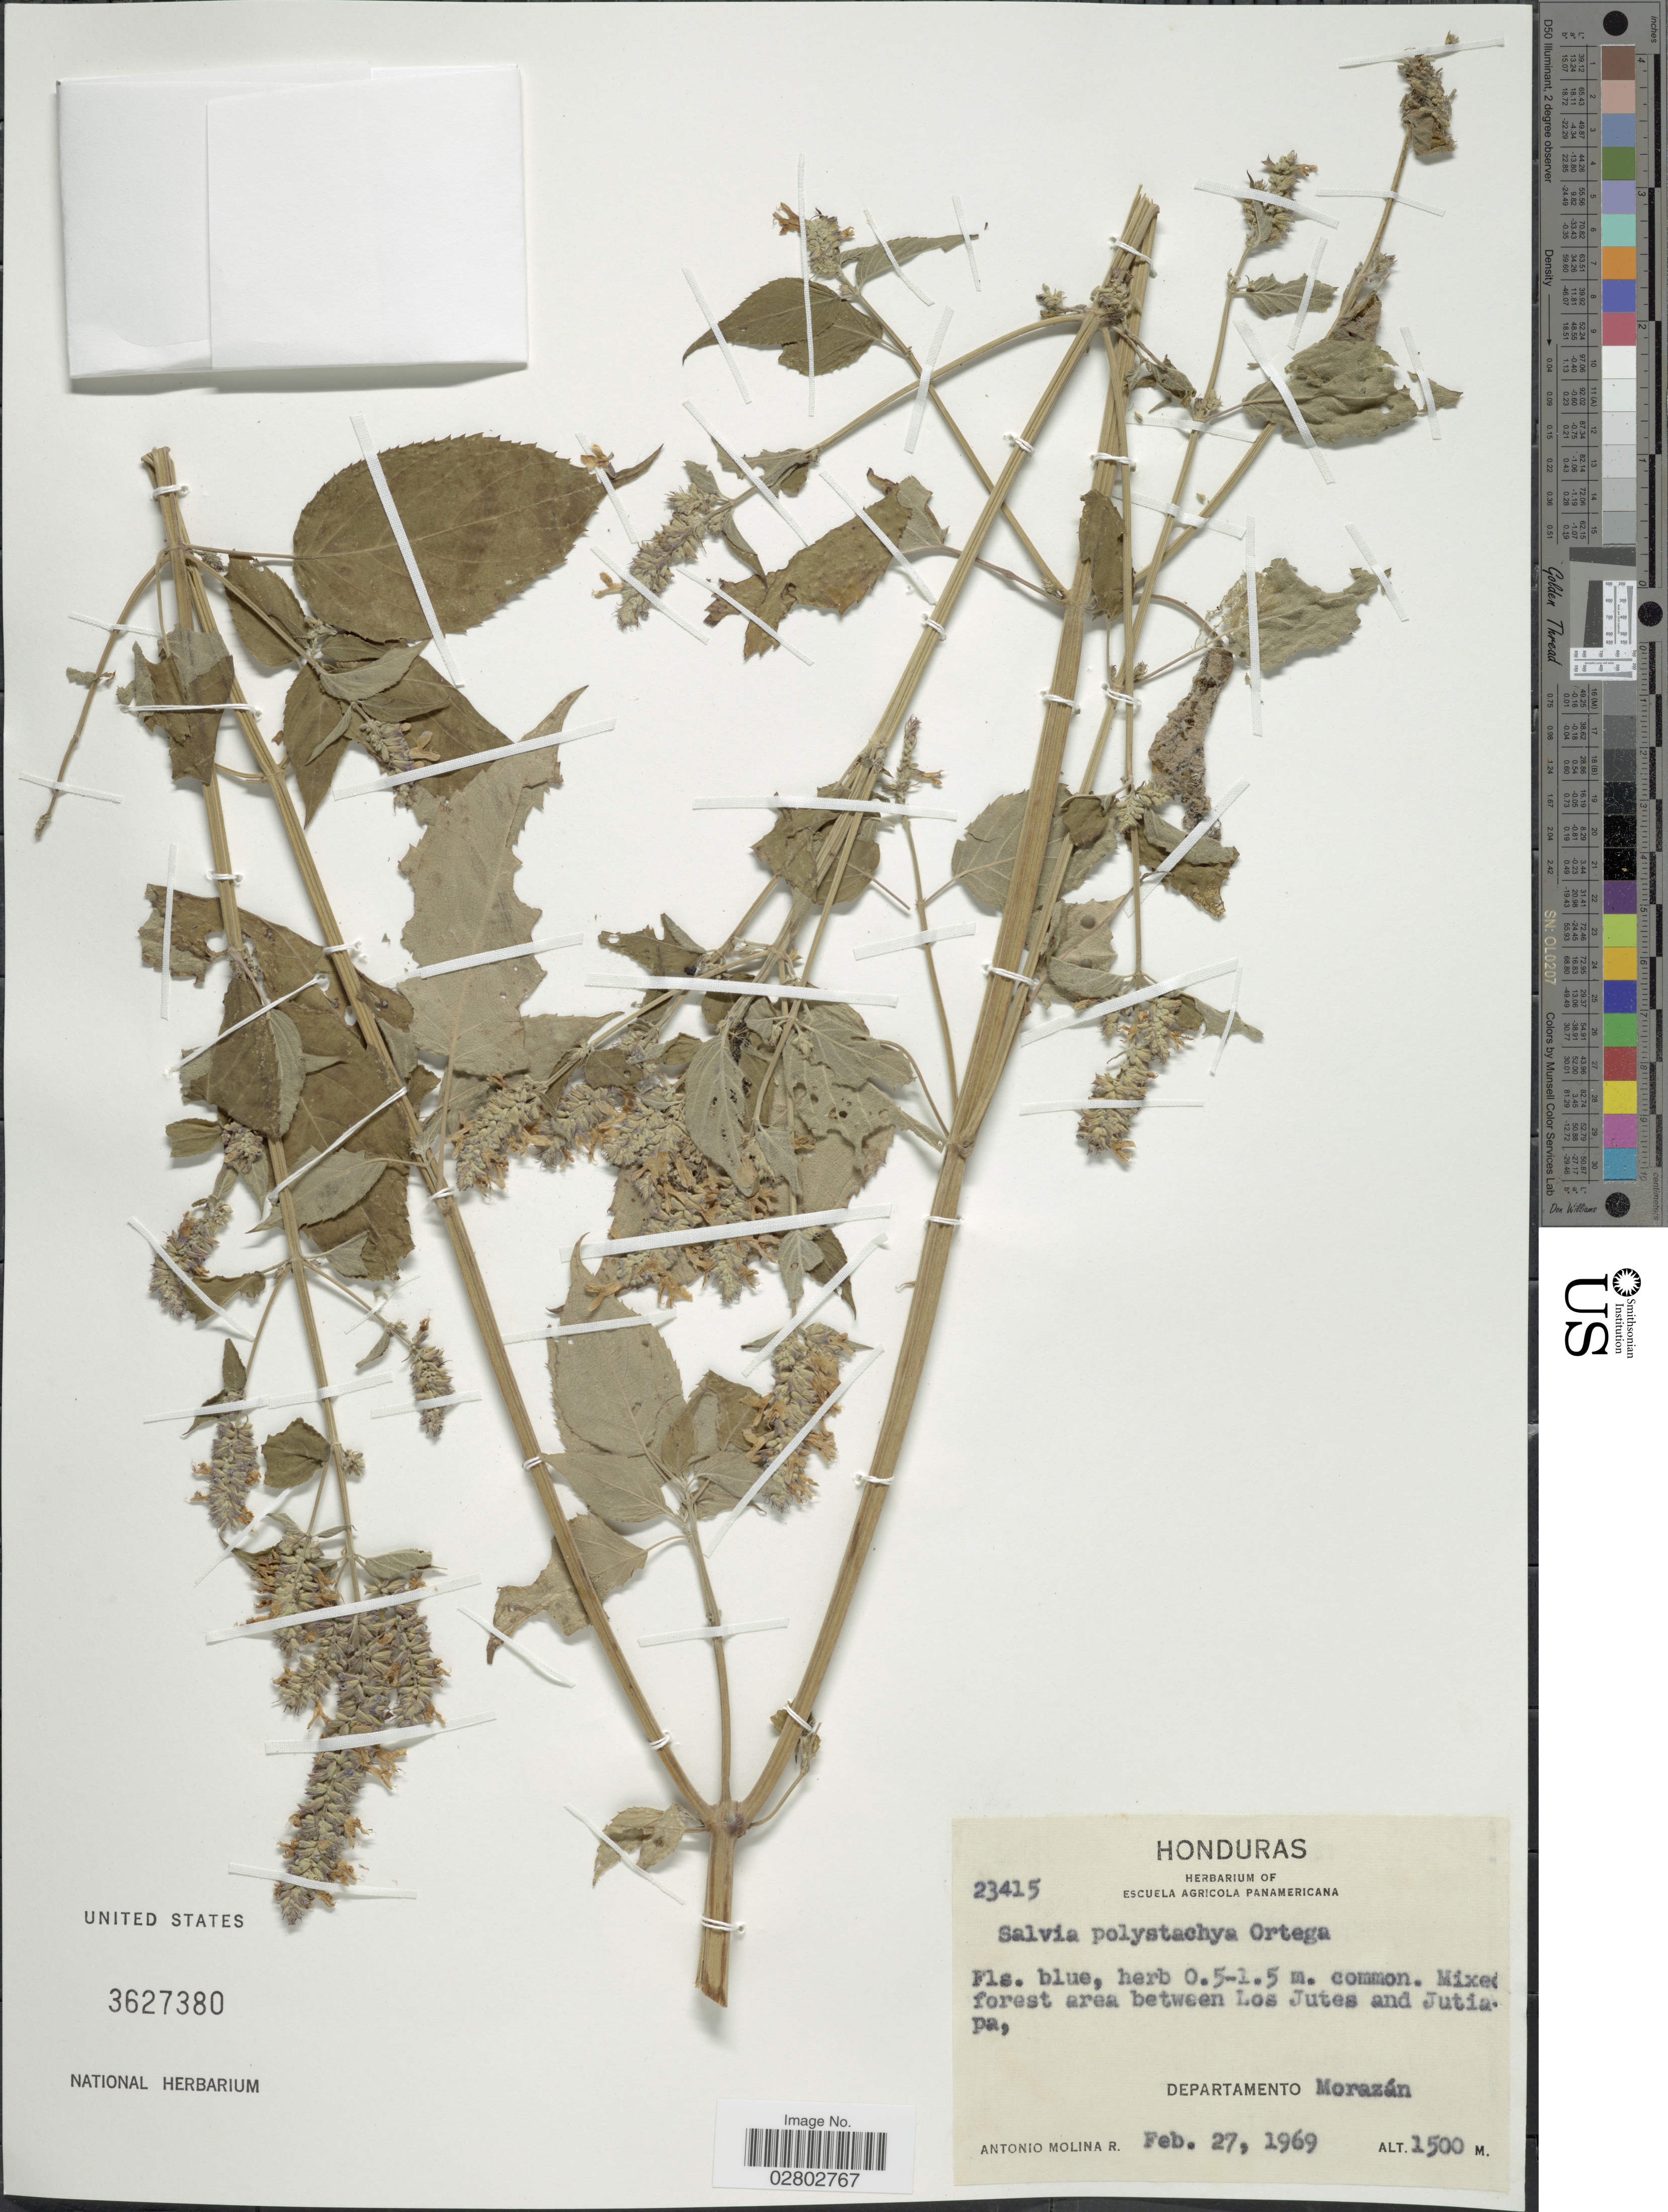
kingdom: Plantae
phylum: Tracheophyta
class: Magnoliopsida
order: Lamiales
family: Lamiaceae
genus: Salvia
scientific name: Salvia polystachya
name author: Cav.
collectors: A. Molina R.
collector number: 23415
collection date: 1969-02-27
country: Honduras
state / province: Fco. Morazán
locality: Mixed forest area between Los Jutes and Jutiapa, Departamento Morazán.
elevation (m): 1500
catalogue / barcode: US 3627380